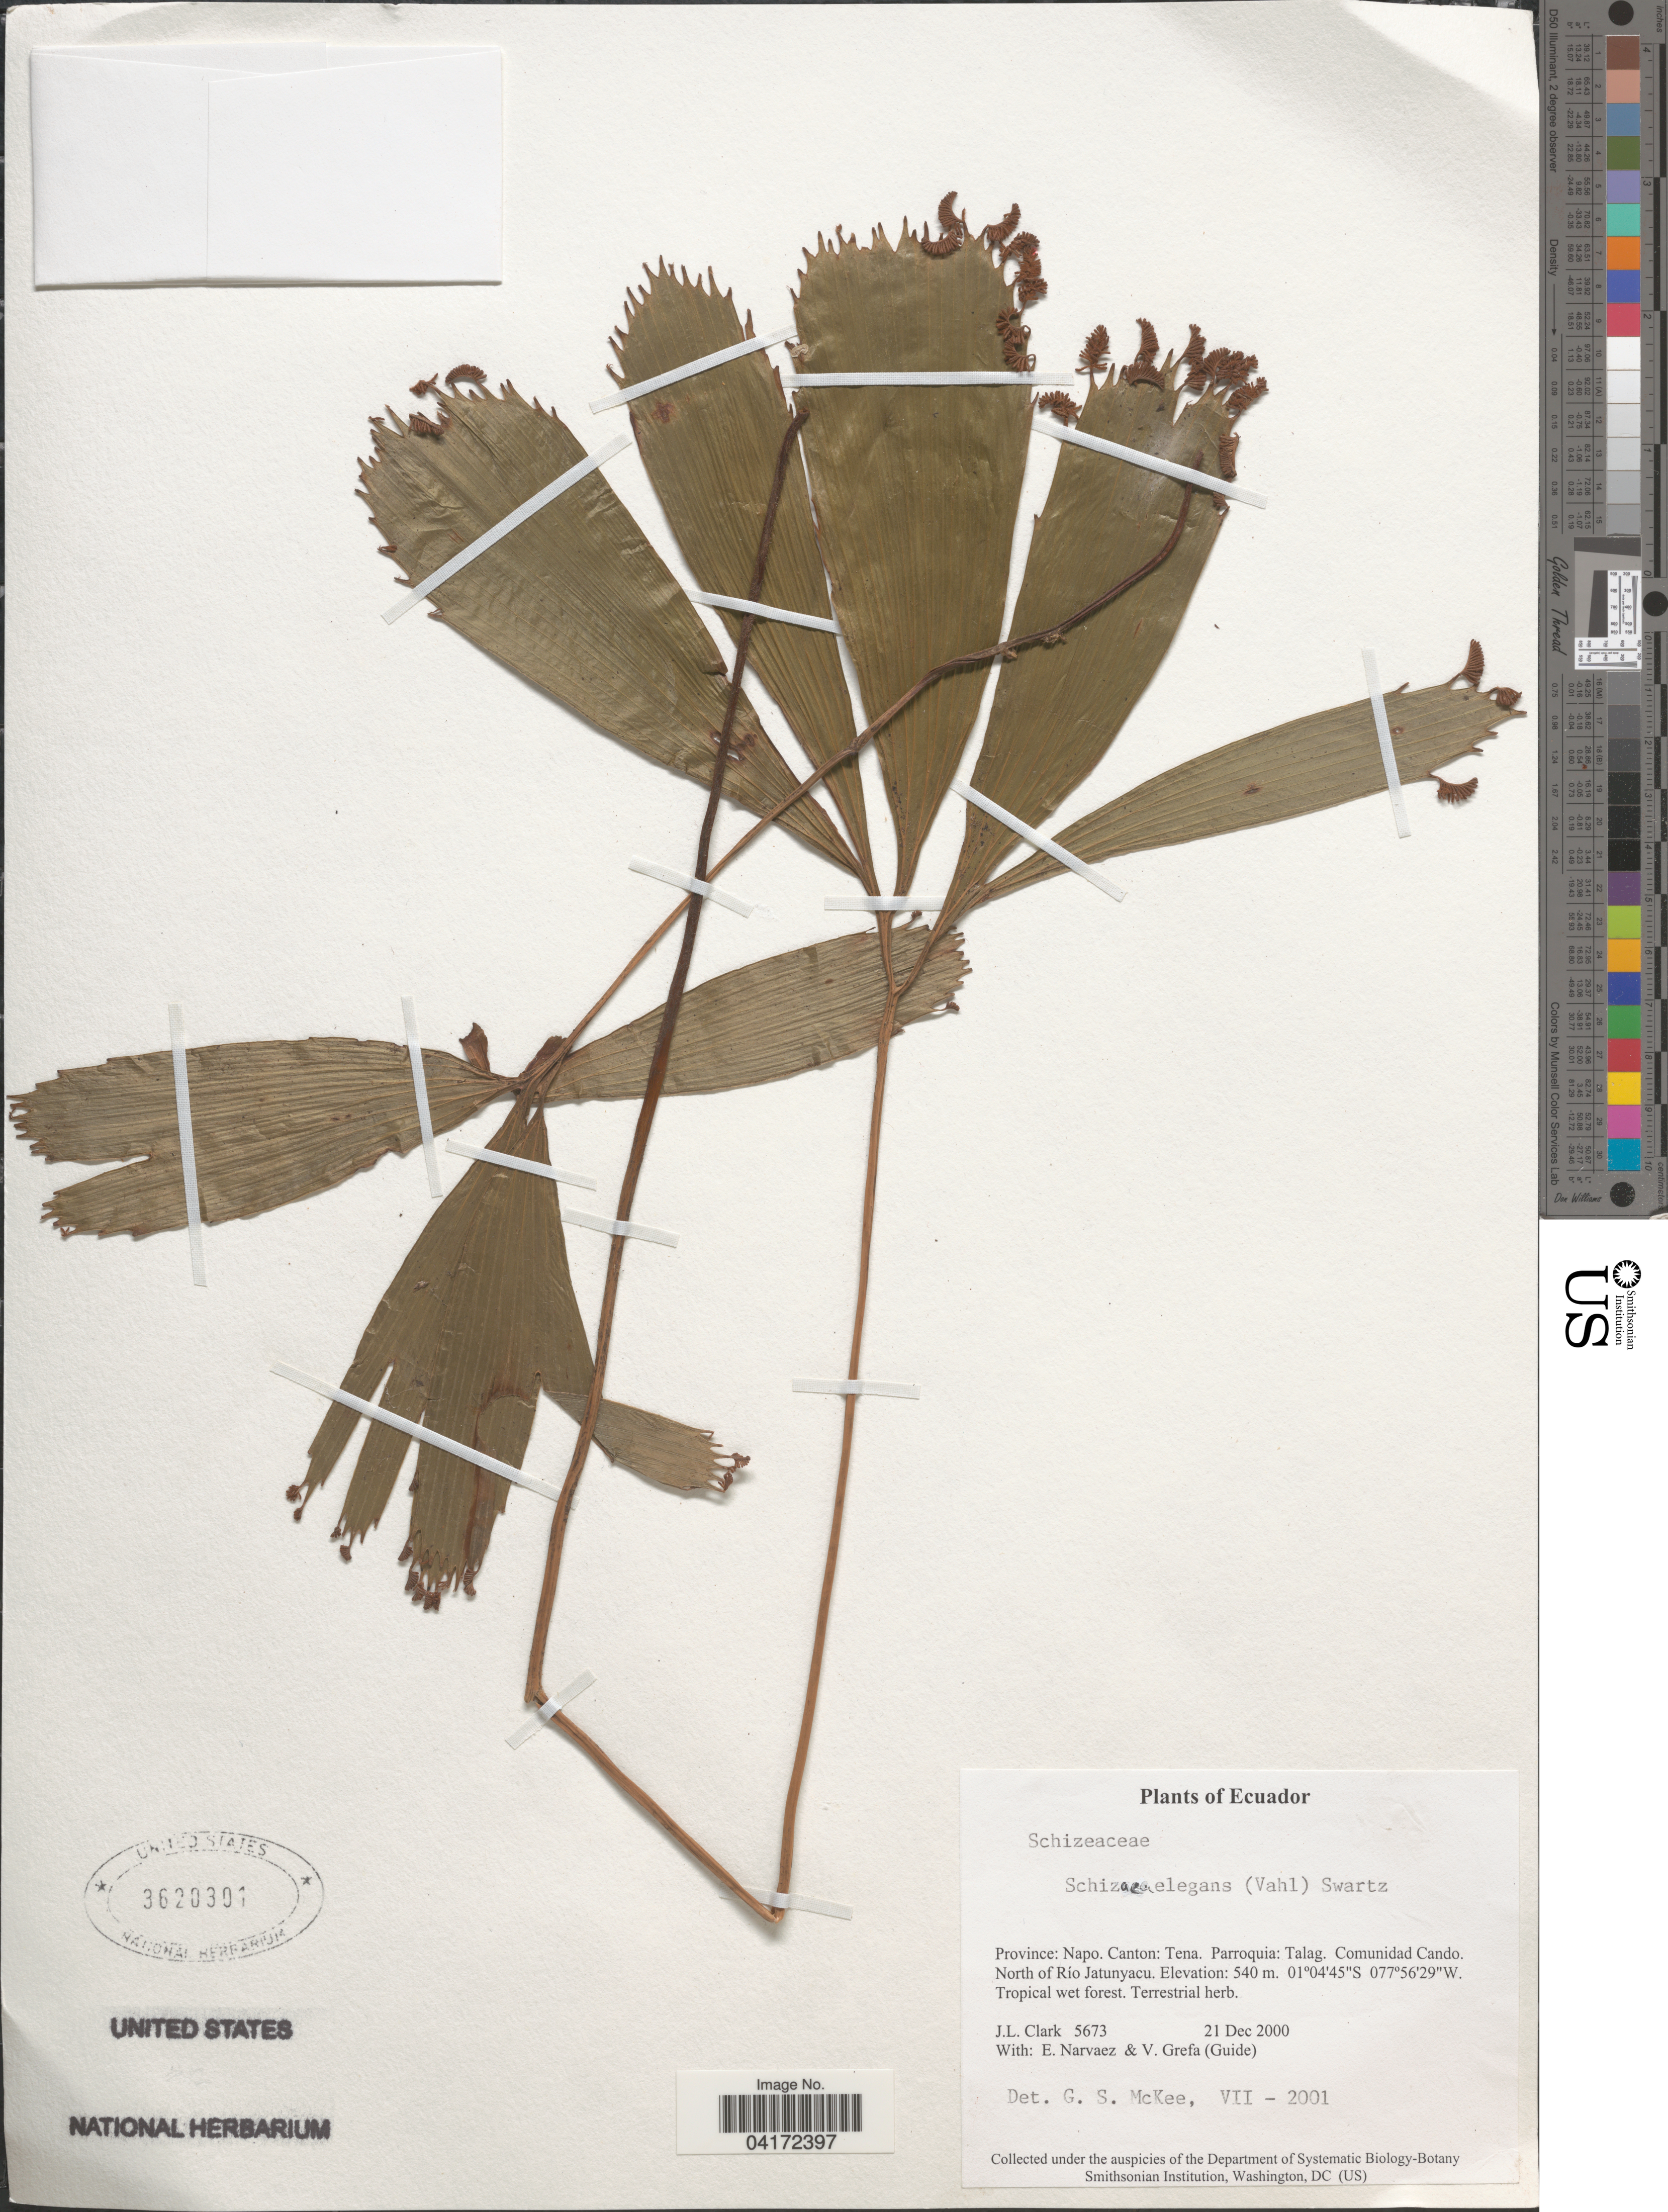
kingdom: Plantae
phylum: Tracheophyta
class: Polypodiopsida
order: Schizaeales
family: Schizaeaceae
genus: Schizaea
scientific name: Schizaea elegans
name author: (Vahl) Sw.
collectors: J. L. Clark, E. Narváez & V. Grefa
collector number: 5673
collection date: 2000-12-21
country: Ecuador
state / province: Napo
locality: Canton: Tena. Parroquia: Talag. Comunidad Cando. North of Río Jatunyacu.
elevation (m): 540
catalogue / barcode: US 3620301